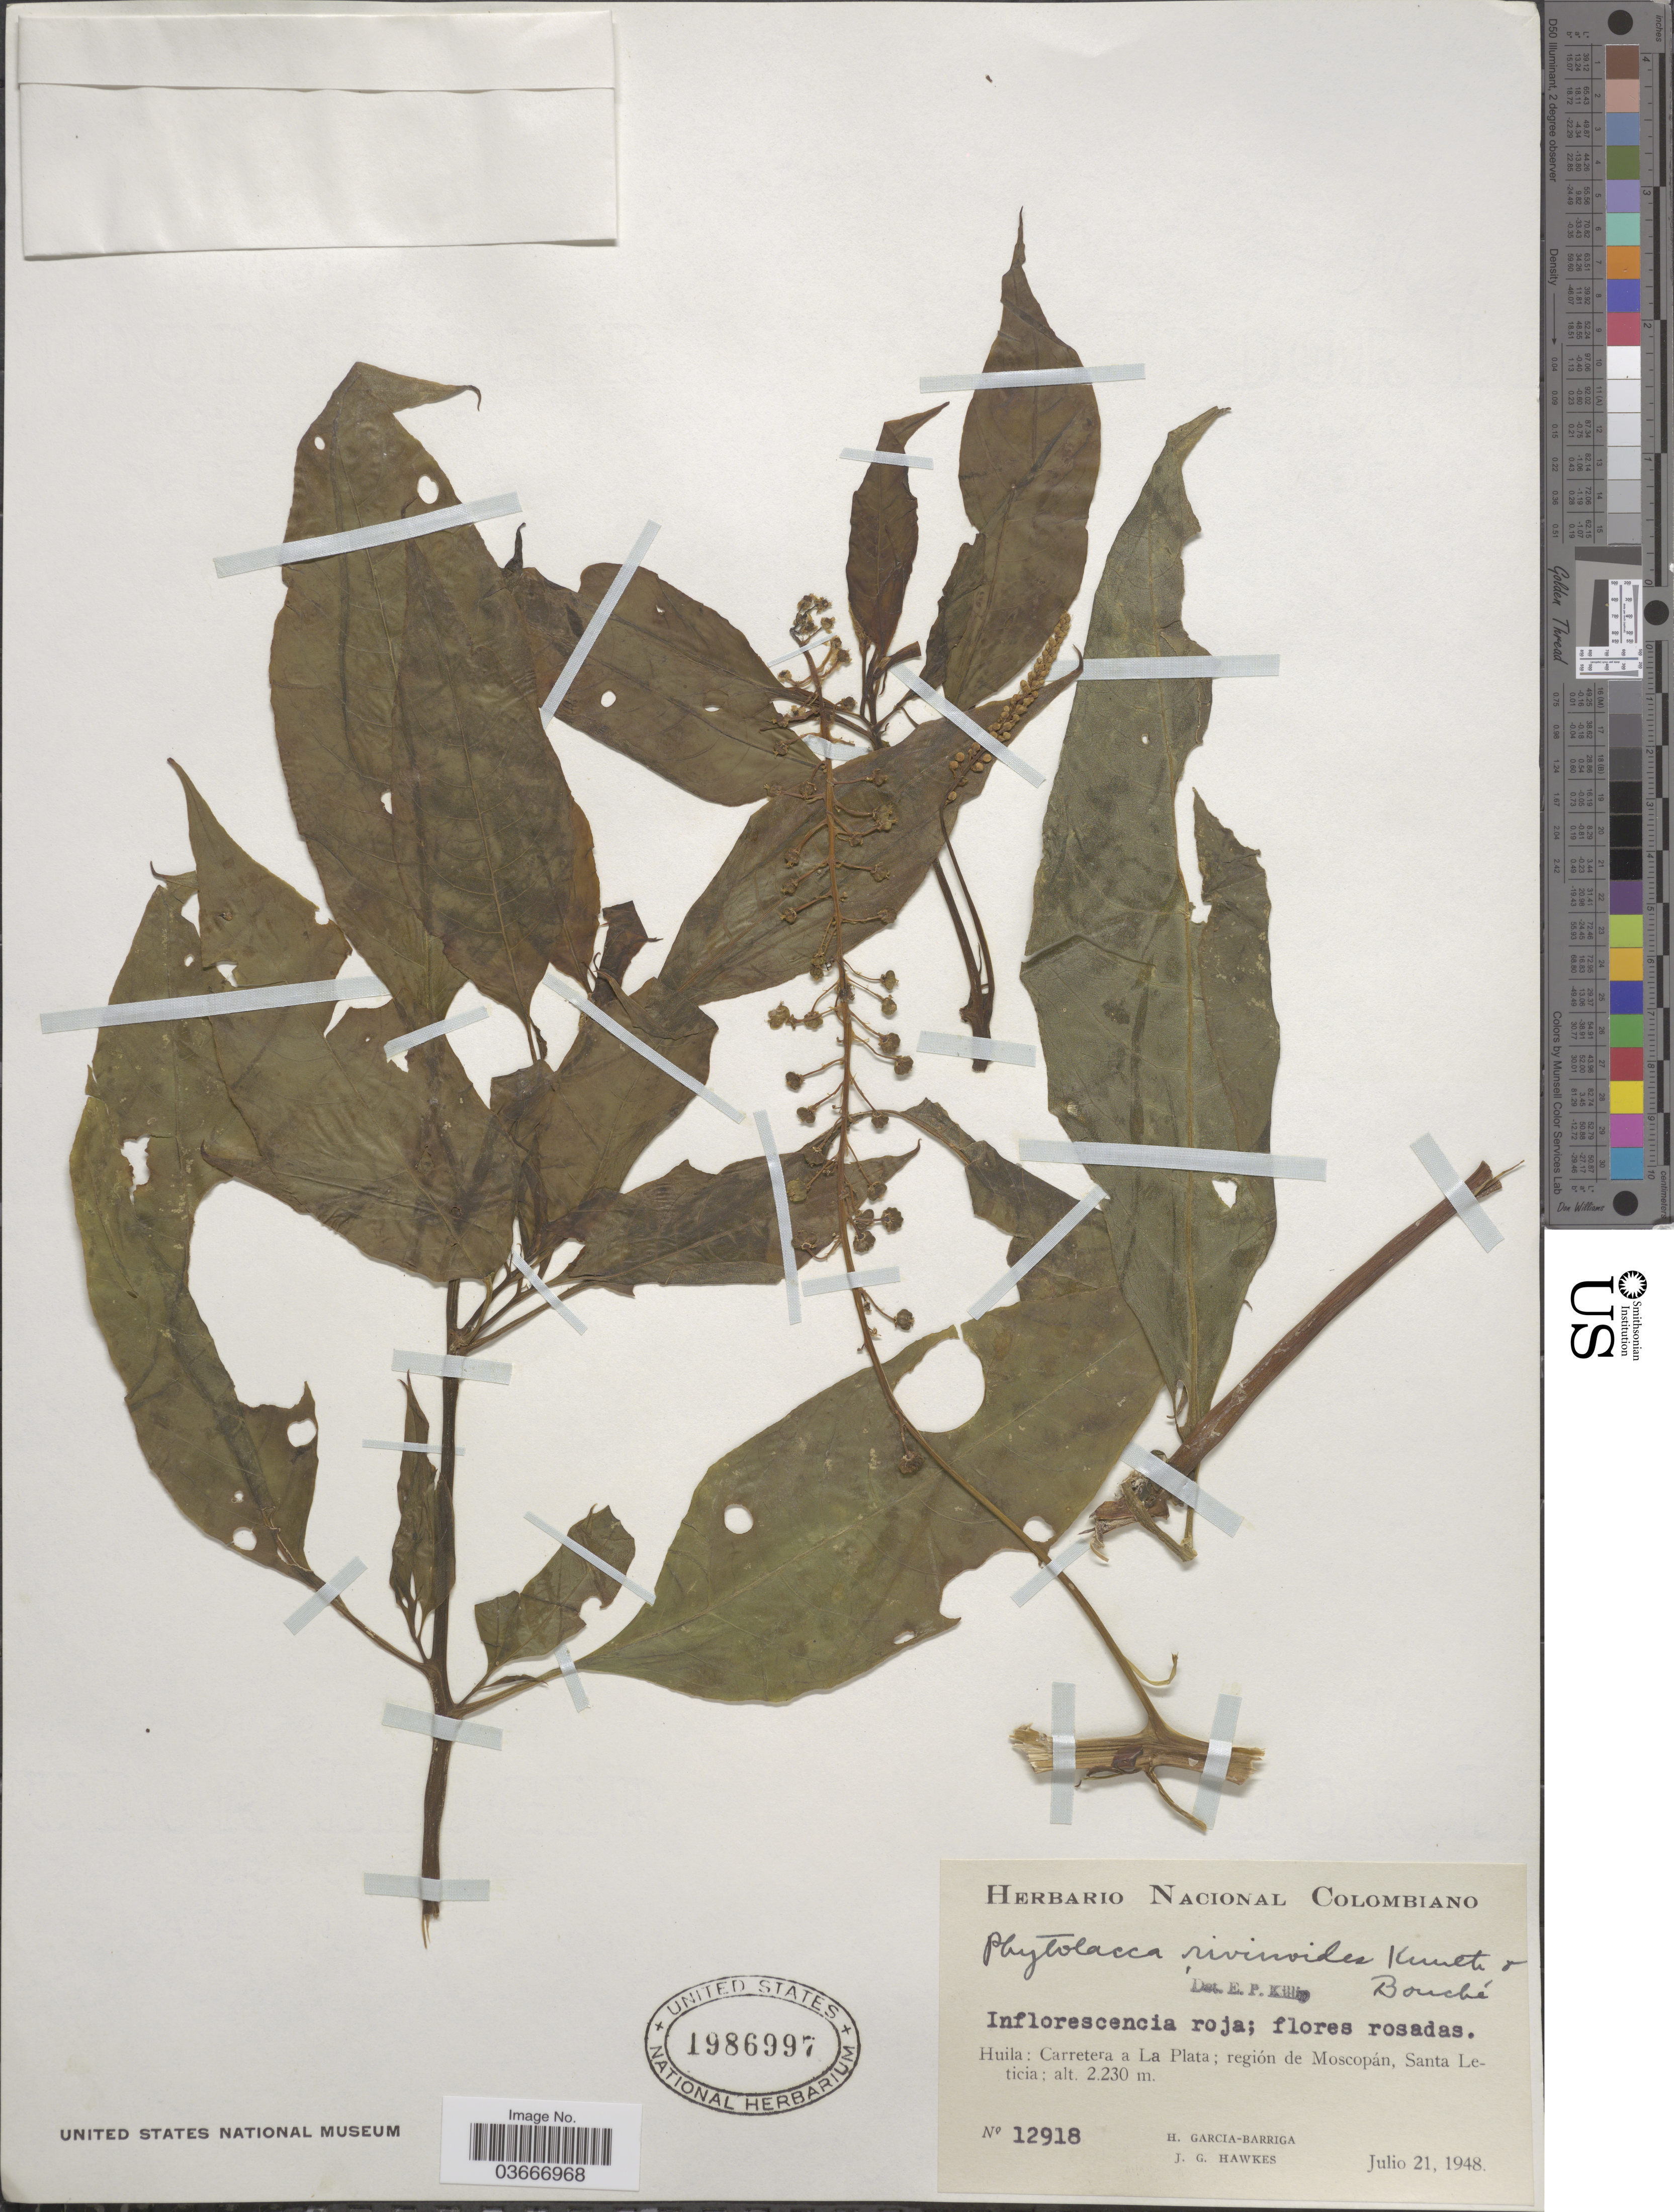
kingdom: Plantae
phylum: Tracheophyta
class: Magnoliopsida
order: Caryophyllales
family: Phytolaccaceae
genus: Phytolacca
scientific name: Phytolacca rivinoides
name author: Kunth & C.D. Bouché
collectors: H. García Barriga & J. Hawkes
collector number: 12918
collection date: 1948-07-21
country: Colombia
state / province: Huila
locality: Carretera a La Plata; región de Moscopán, Santa Leticia.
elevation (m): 2230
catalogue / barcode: US 1986997